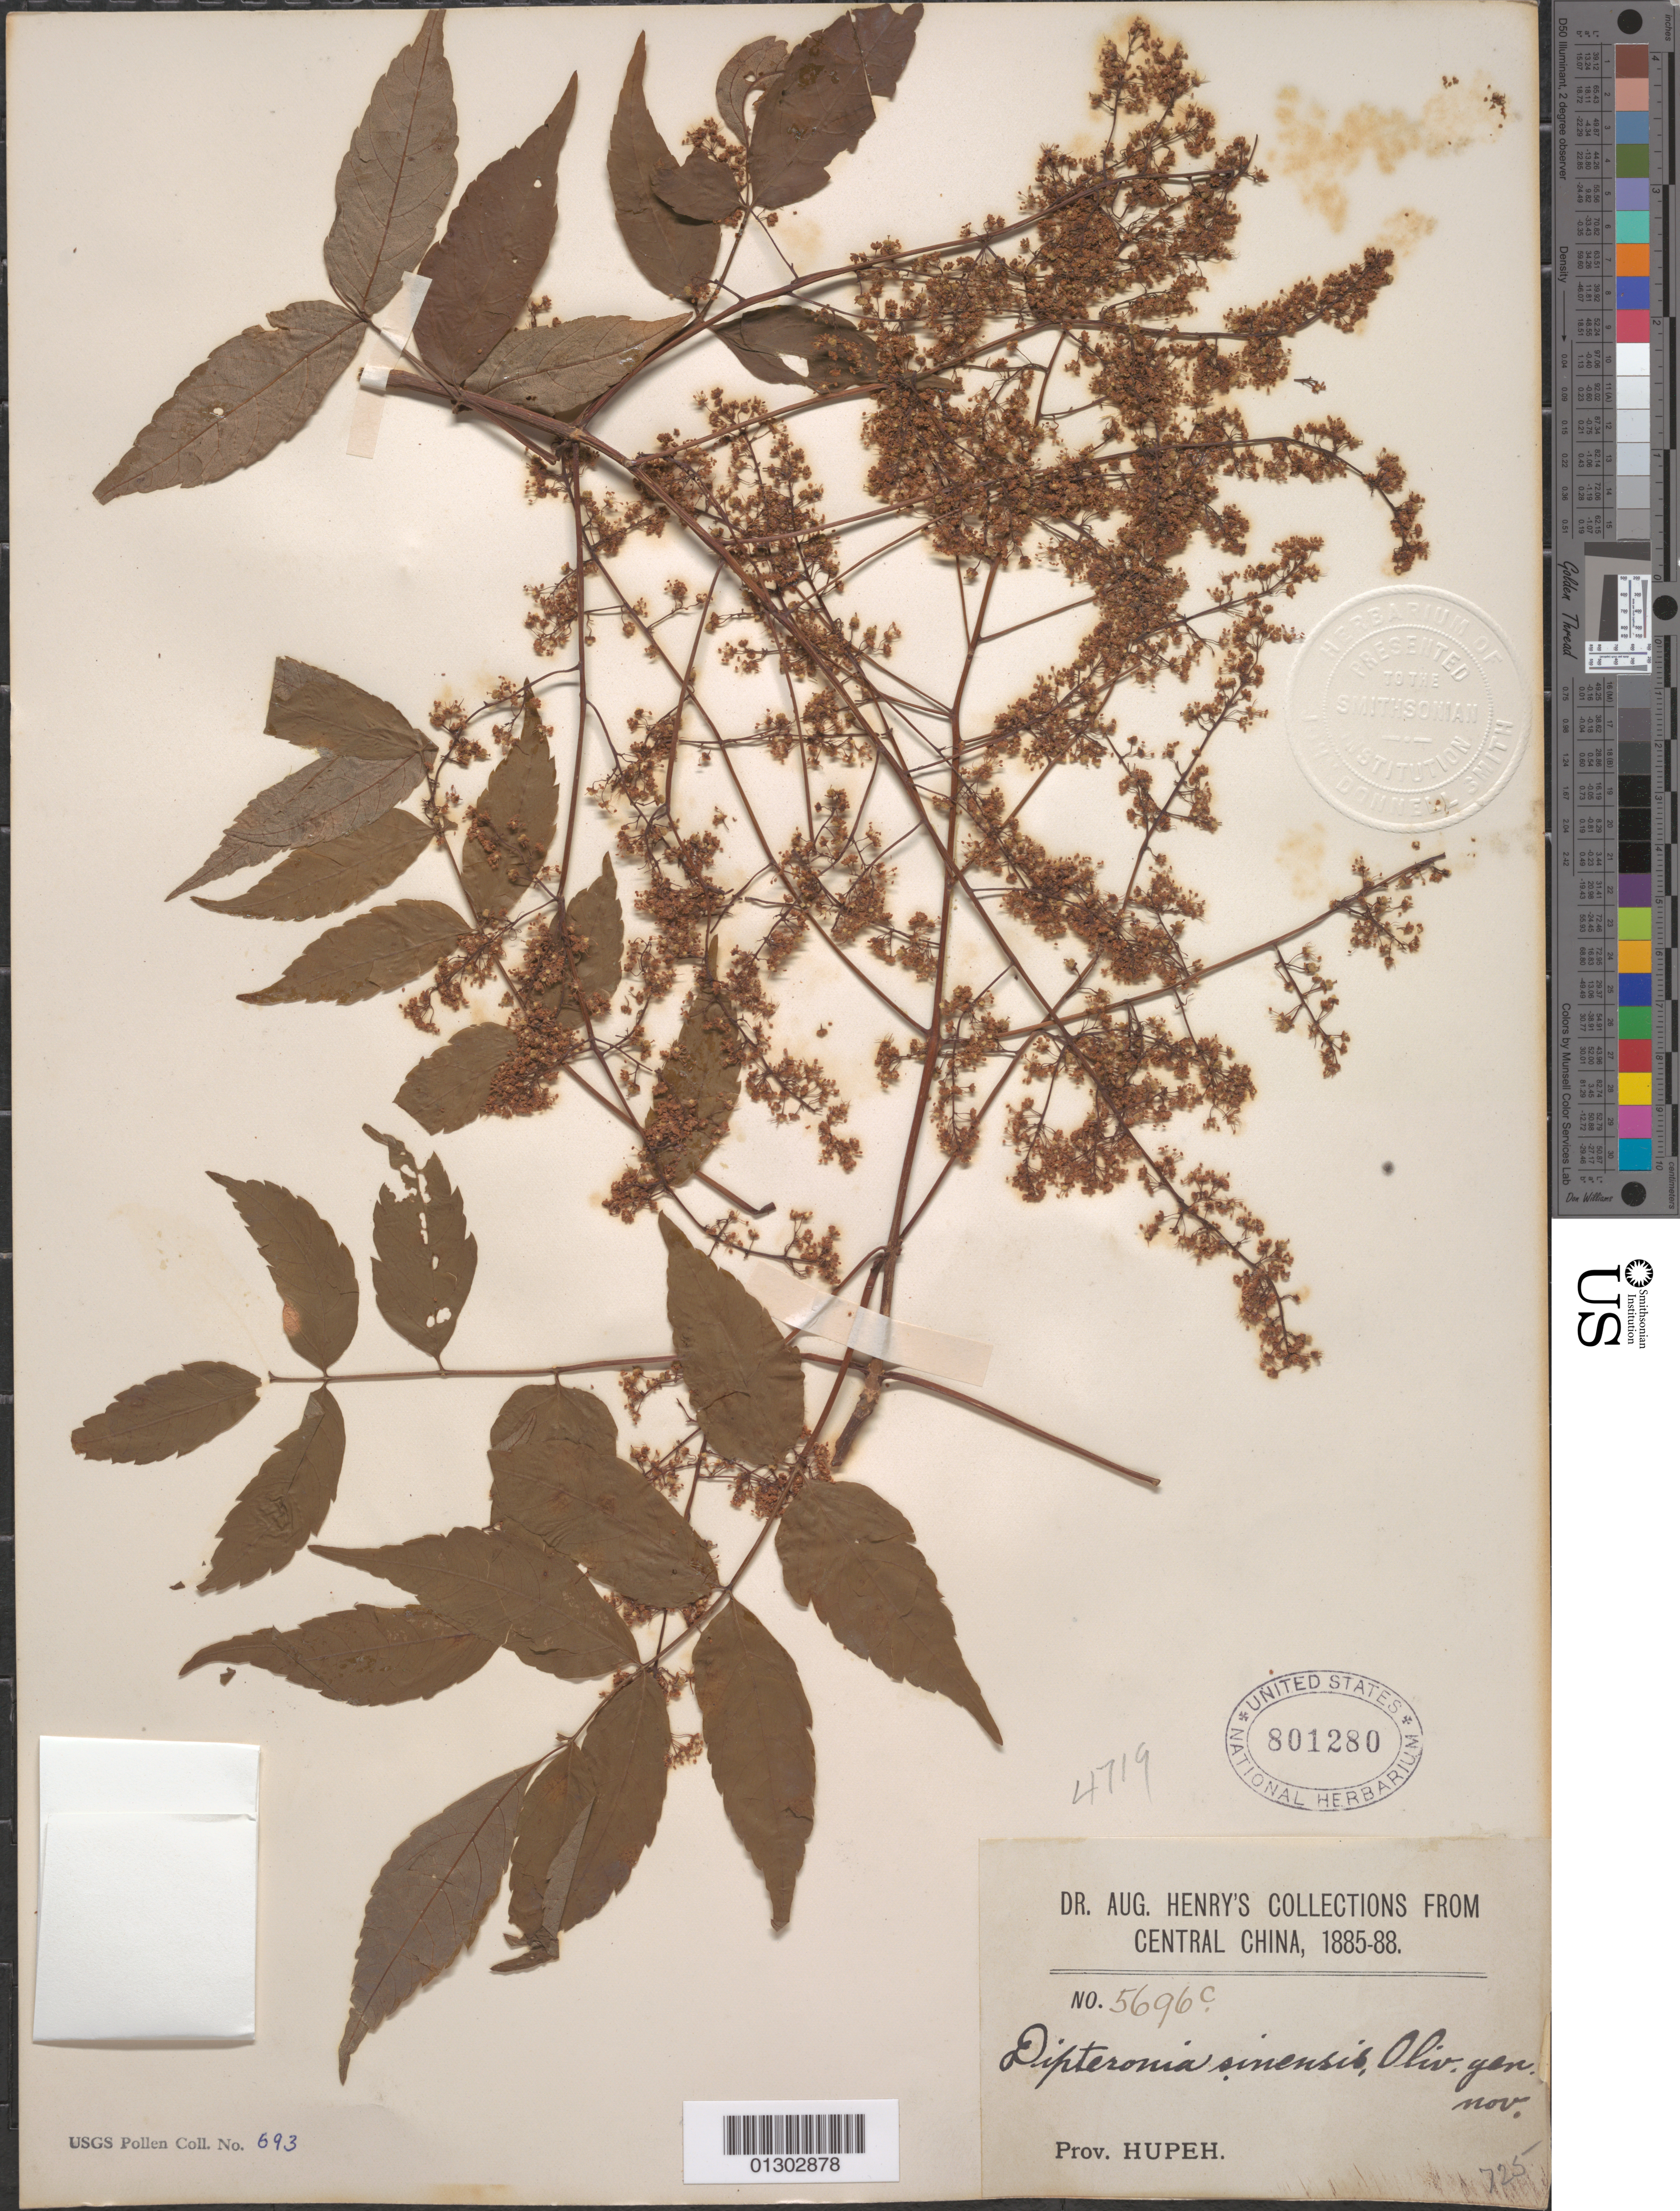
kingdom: Plantae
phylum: Tracheophyta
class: Magnoliopsida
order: Sapindales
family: Sapindaceae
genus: Dipteronia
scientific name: Dipteronia sinensis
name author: Oliv.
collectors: A. Henry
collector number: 5696 C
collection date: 1885/1888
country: China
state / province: Hubei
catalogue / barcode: US 801280